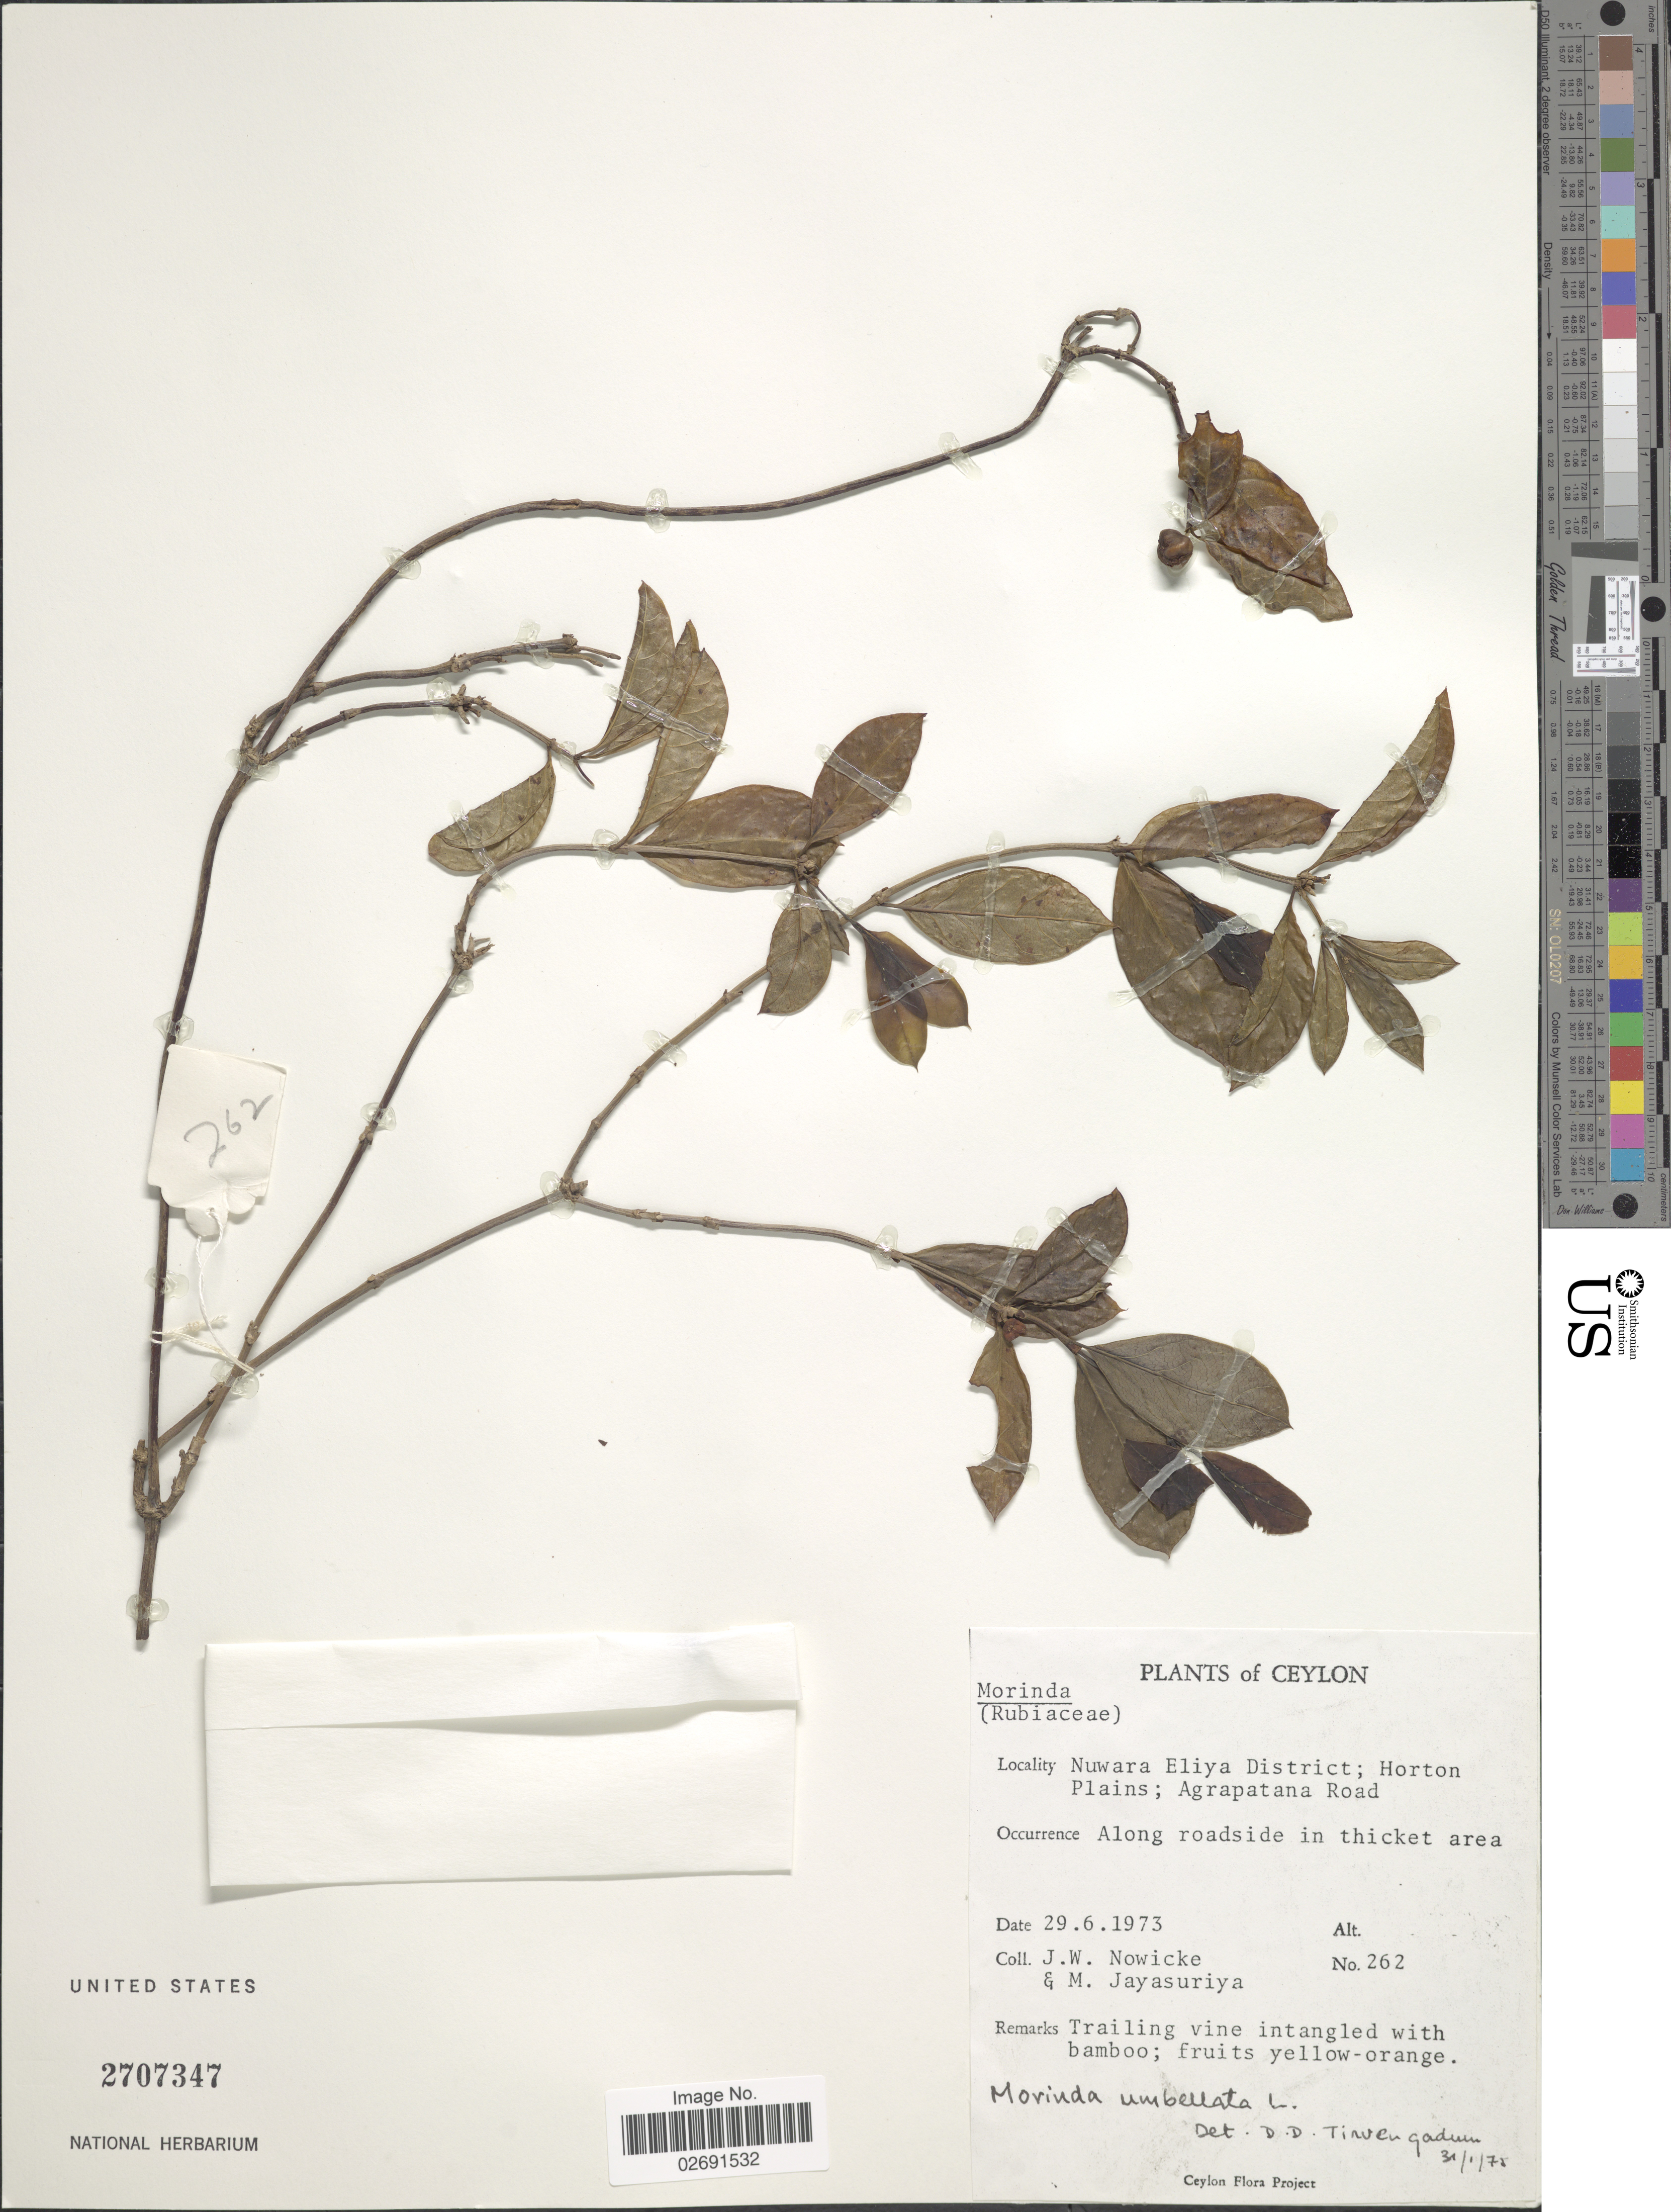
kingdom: Plantae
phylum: Tracheophyta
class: Magnoliopsida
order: Gentianales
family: Rubiaceae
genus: Gynochthodes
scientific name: Gynochthodes umbellata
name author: (L.) Razafim. & B. Bremer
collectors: J. W. Nowicke & M. Jayasuriya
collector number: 262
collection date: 1973-06-29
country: Sri Lanka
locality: Ceylon, Nuwara Eliya District; Horton Plains; Agrapatana Road, along roadside in thicket area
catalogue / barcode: US 2707347